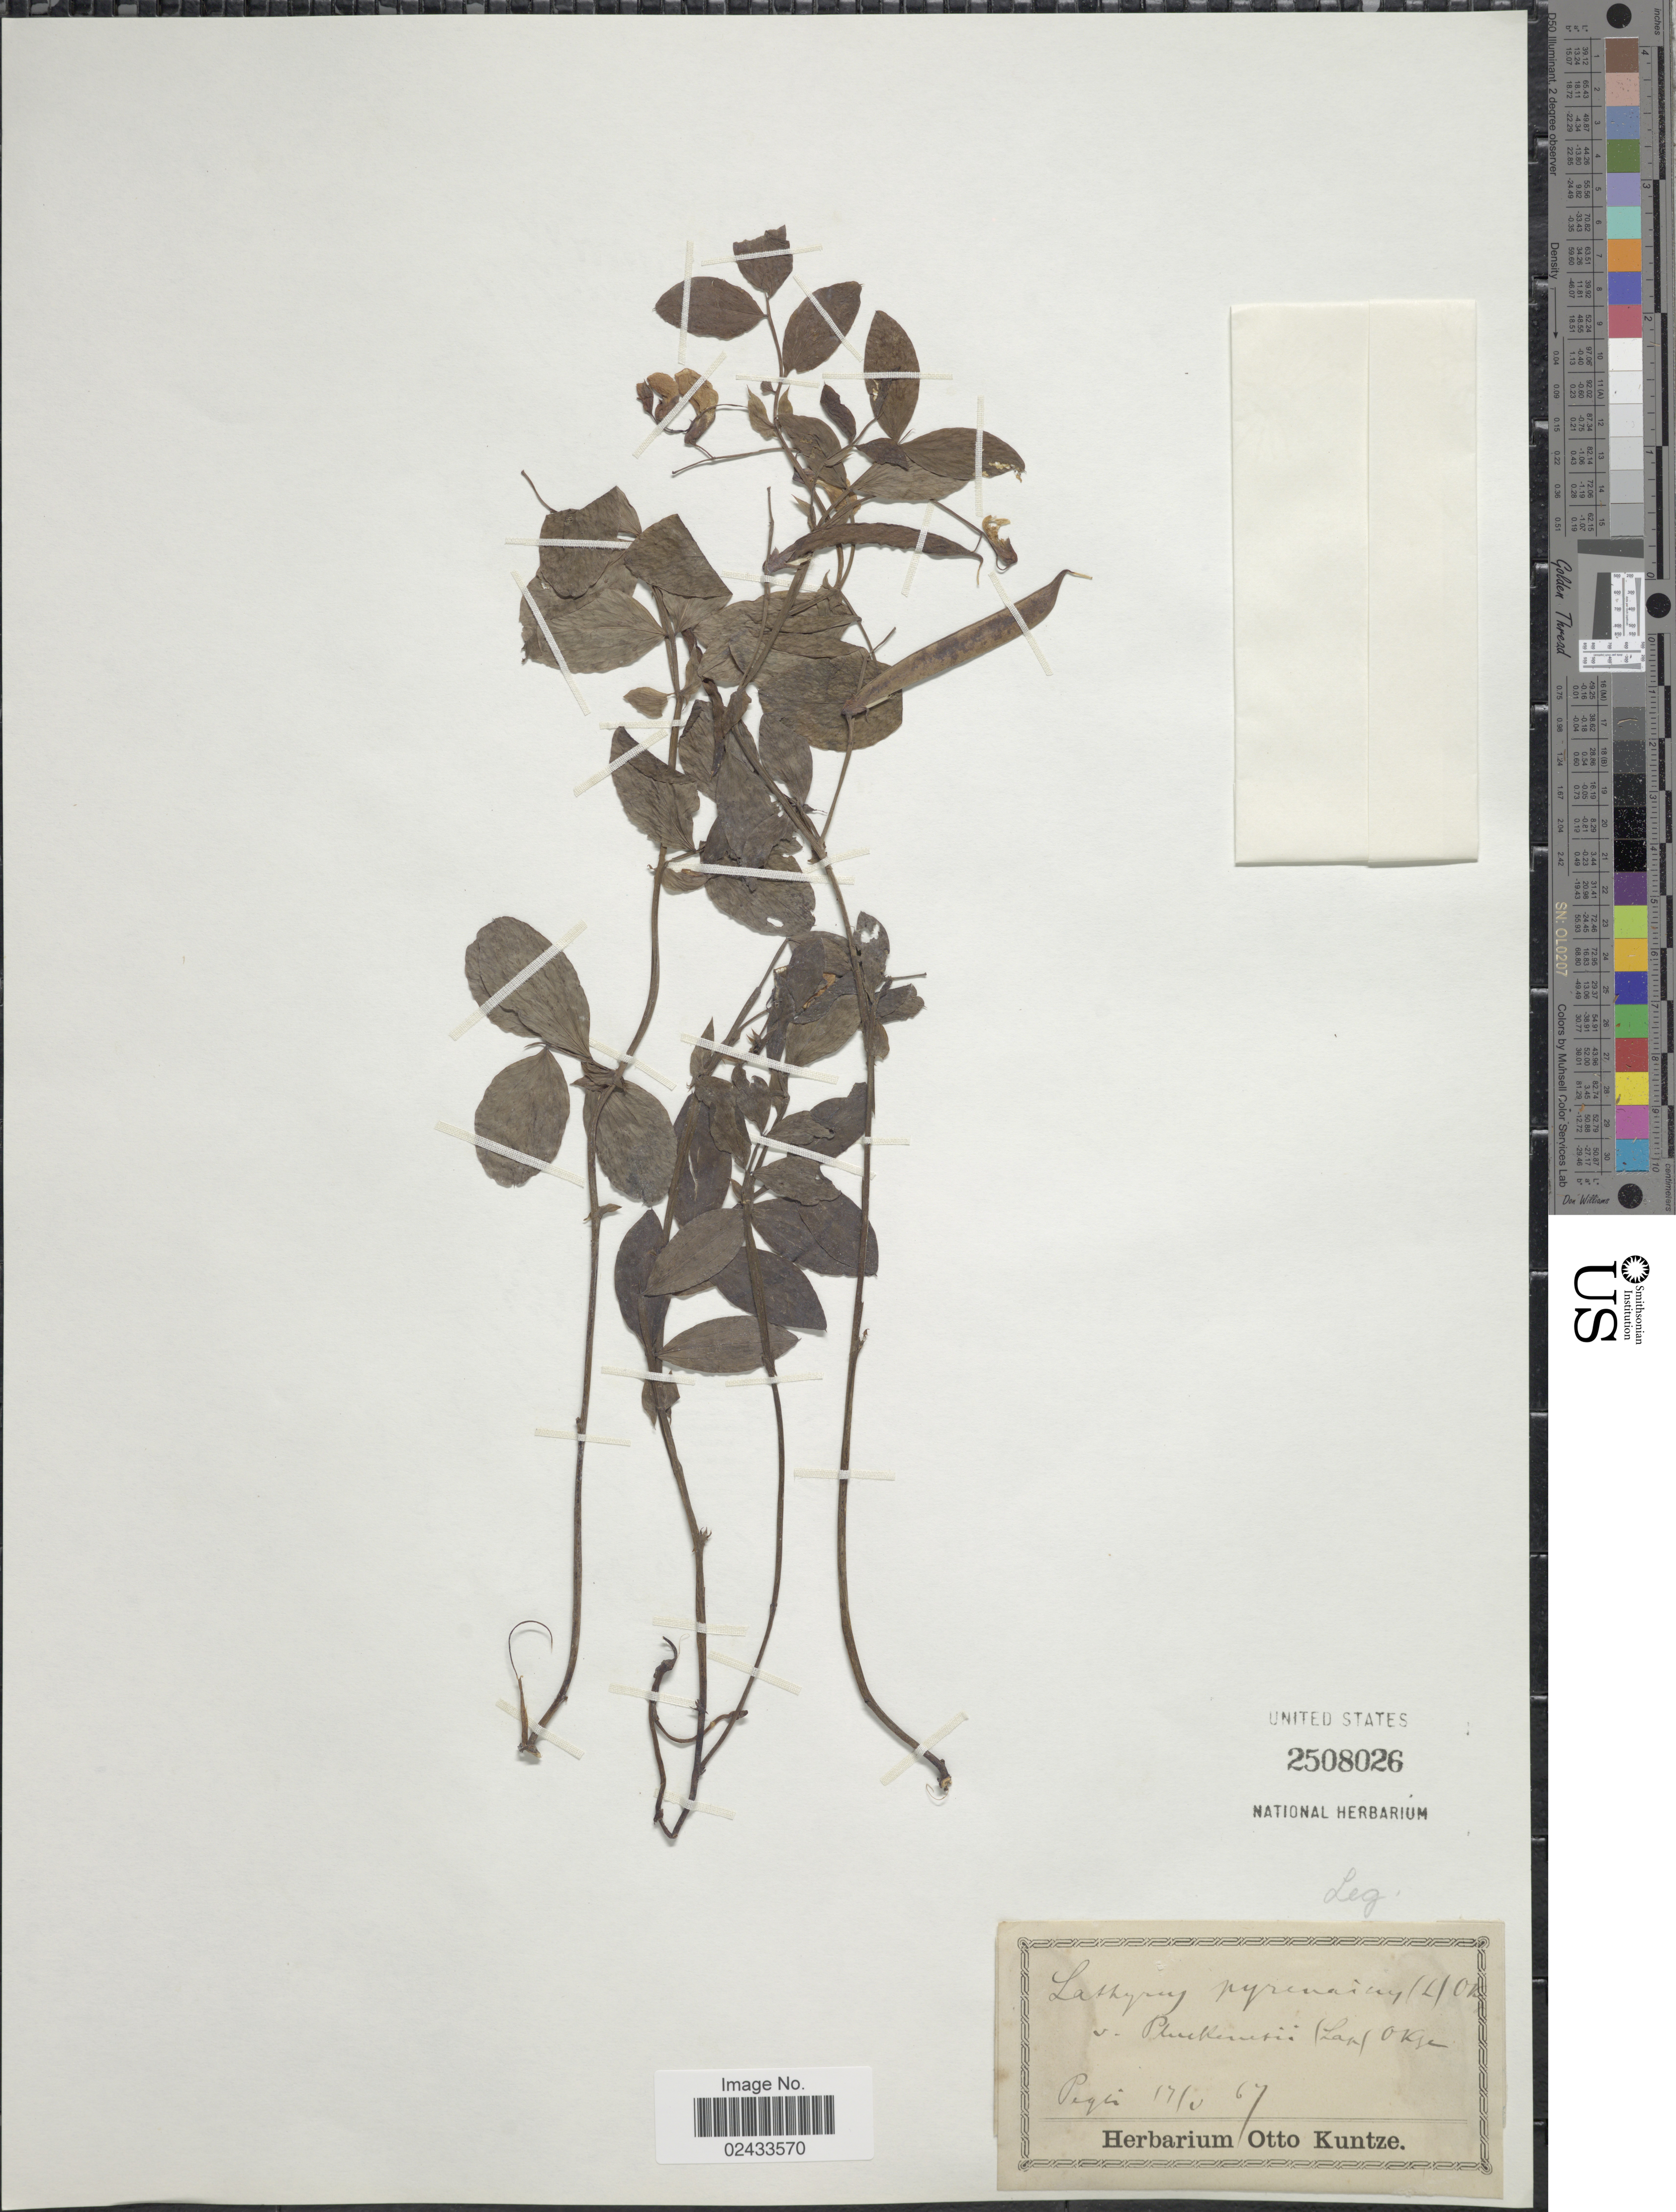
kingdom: Plantae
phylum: Tracheophyta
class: Magnoliopsida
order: Fabales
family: Fabaceae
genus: Lathyrus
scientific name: Lathyrus pyrenaicus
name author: Jord.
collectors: -. Pegli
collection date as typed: Transcribed d/m/y: 17/5/67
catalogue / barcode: US 2508026